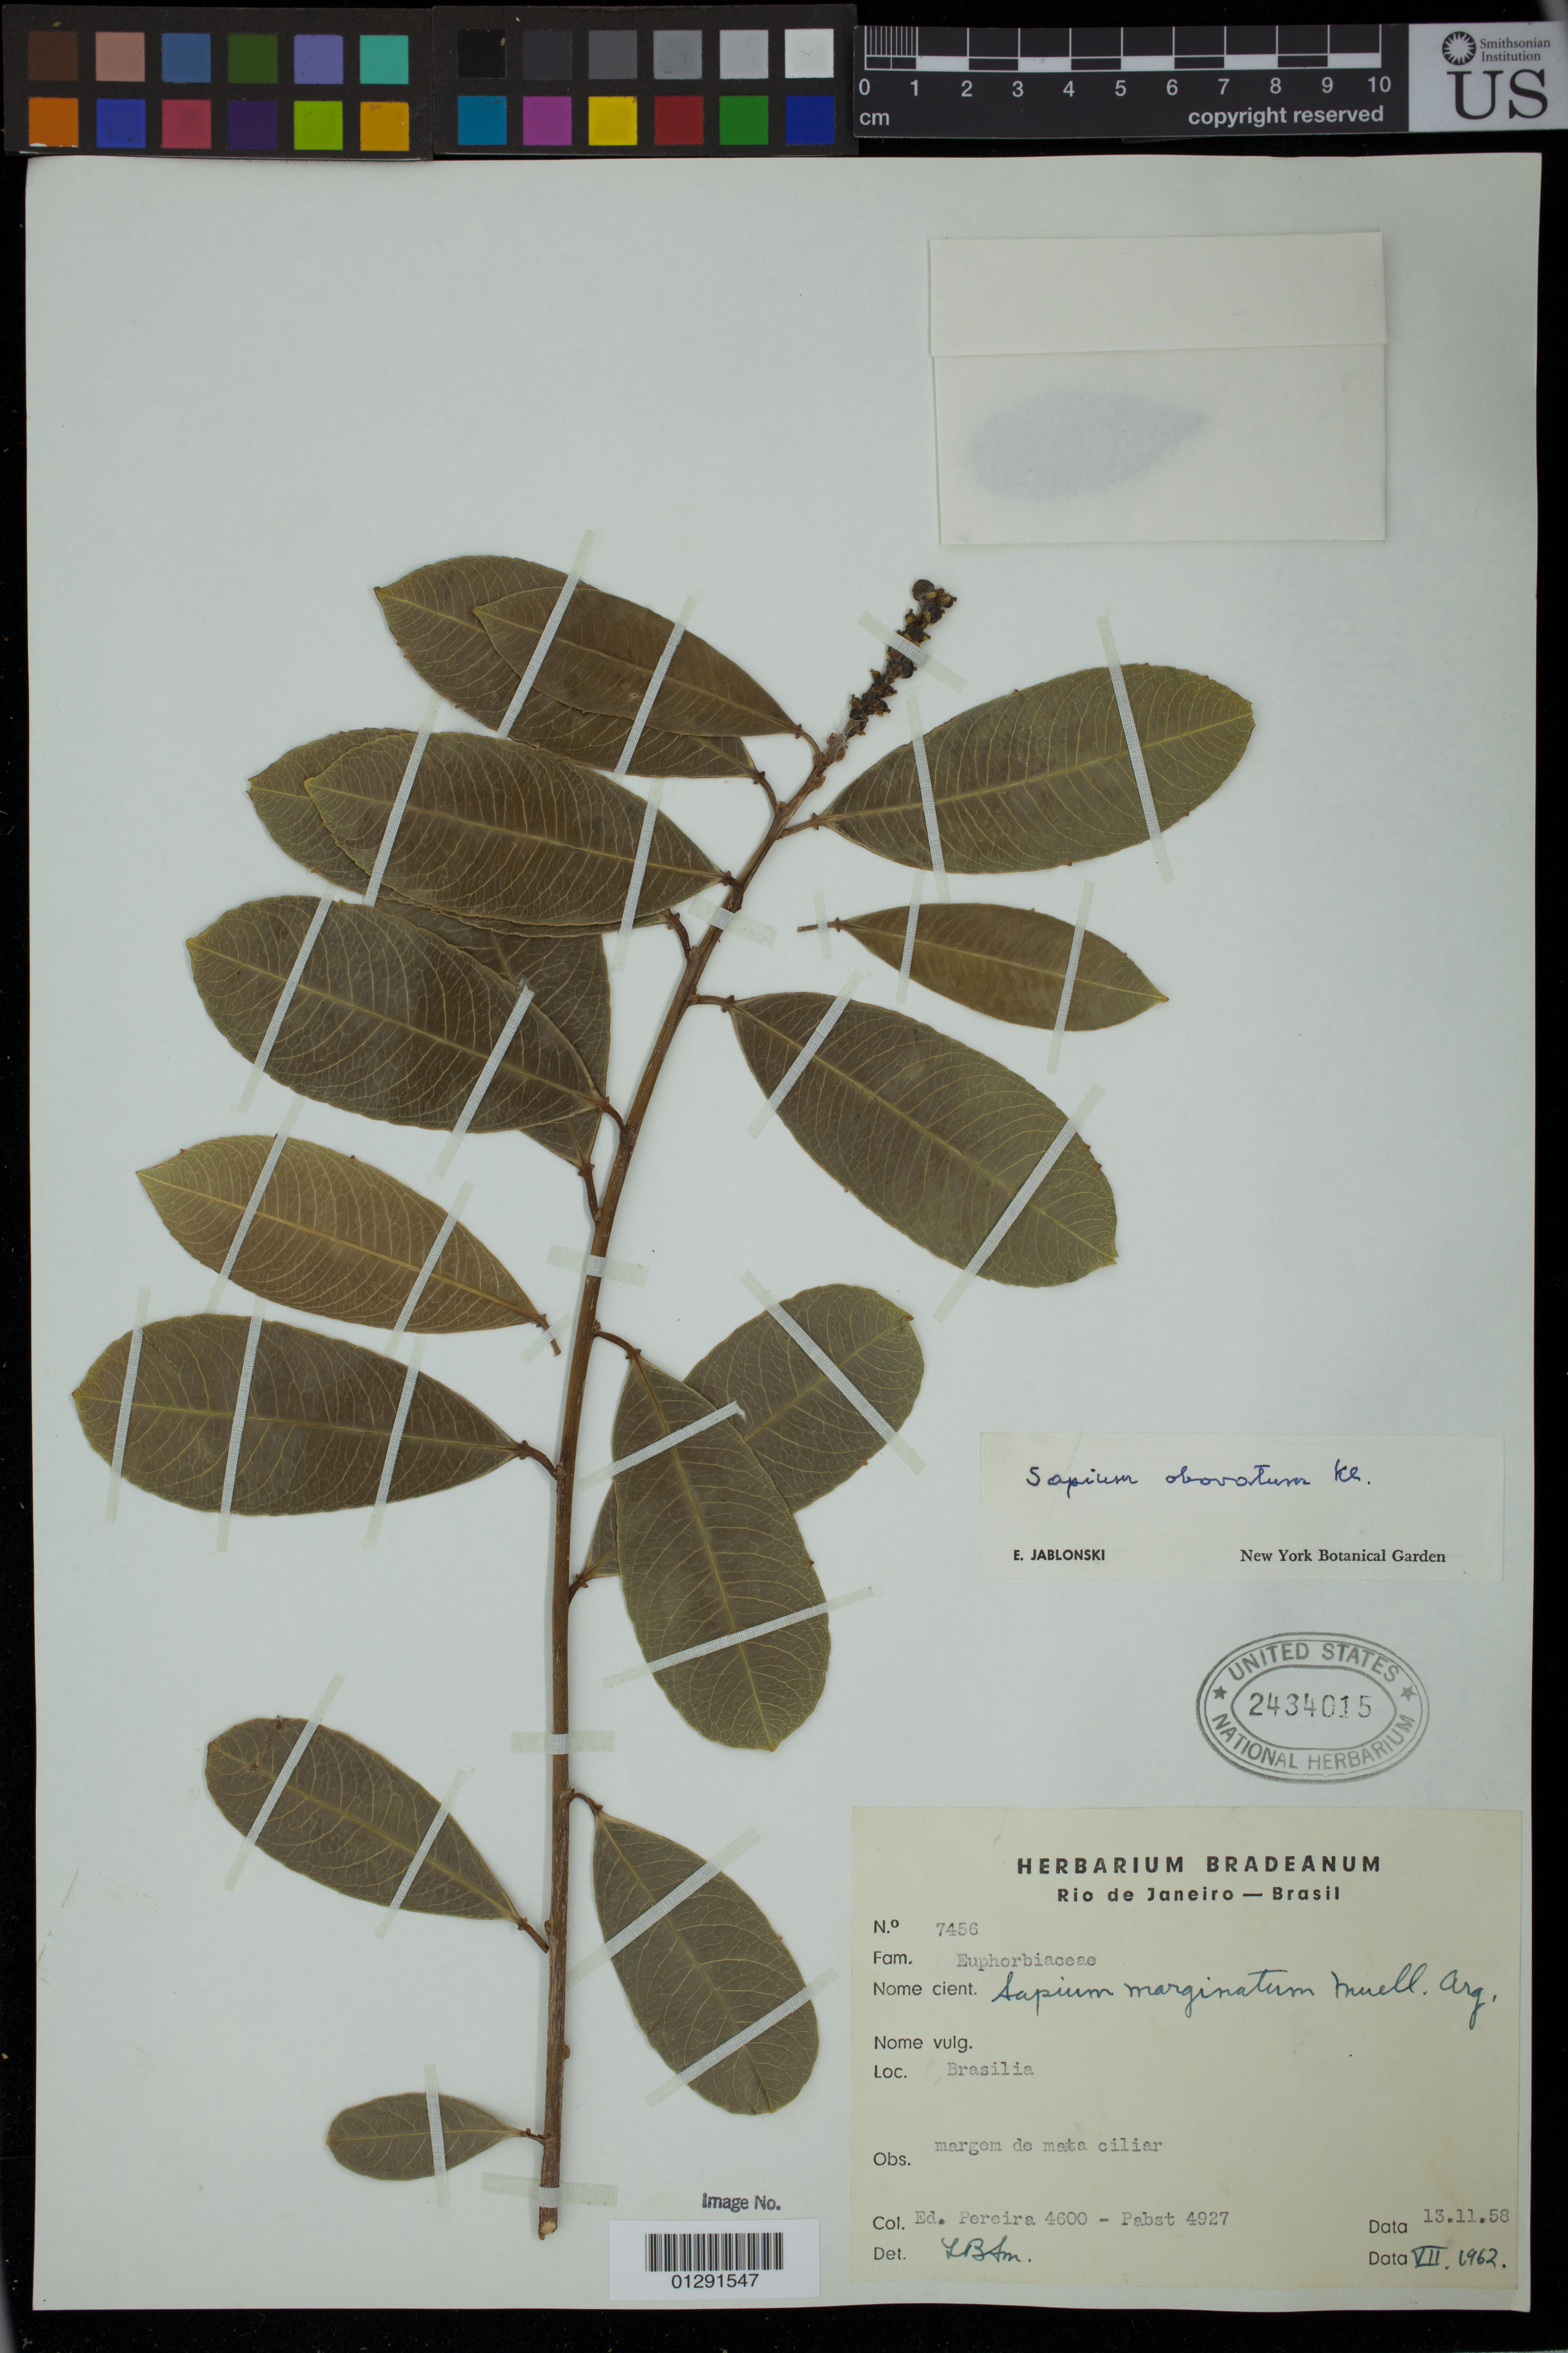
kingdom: Plantae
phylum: Tracheophyta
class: Magnoliopsida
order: Malpighiales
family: Euphorbiaceae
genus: Sapium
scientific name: Sapium obovatum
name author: Klotzsch ex Müll. Arg.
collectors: E. Pereira & Pabst, --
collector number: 4600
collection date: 1958-11-13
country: Brazil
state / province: Distrito Federal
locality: Brasilia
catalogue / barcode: US 2434015